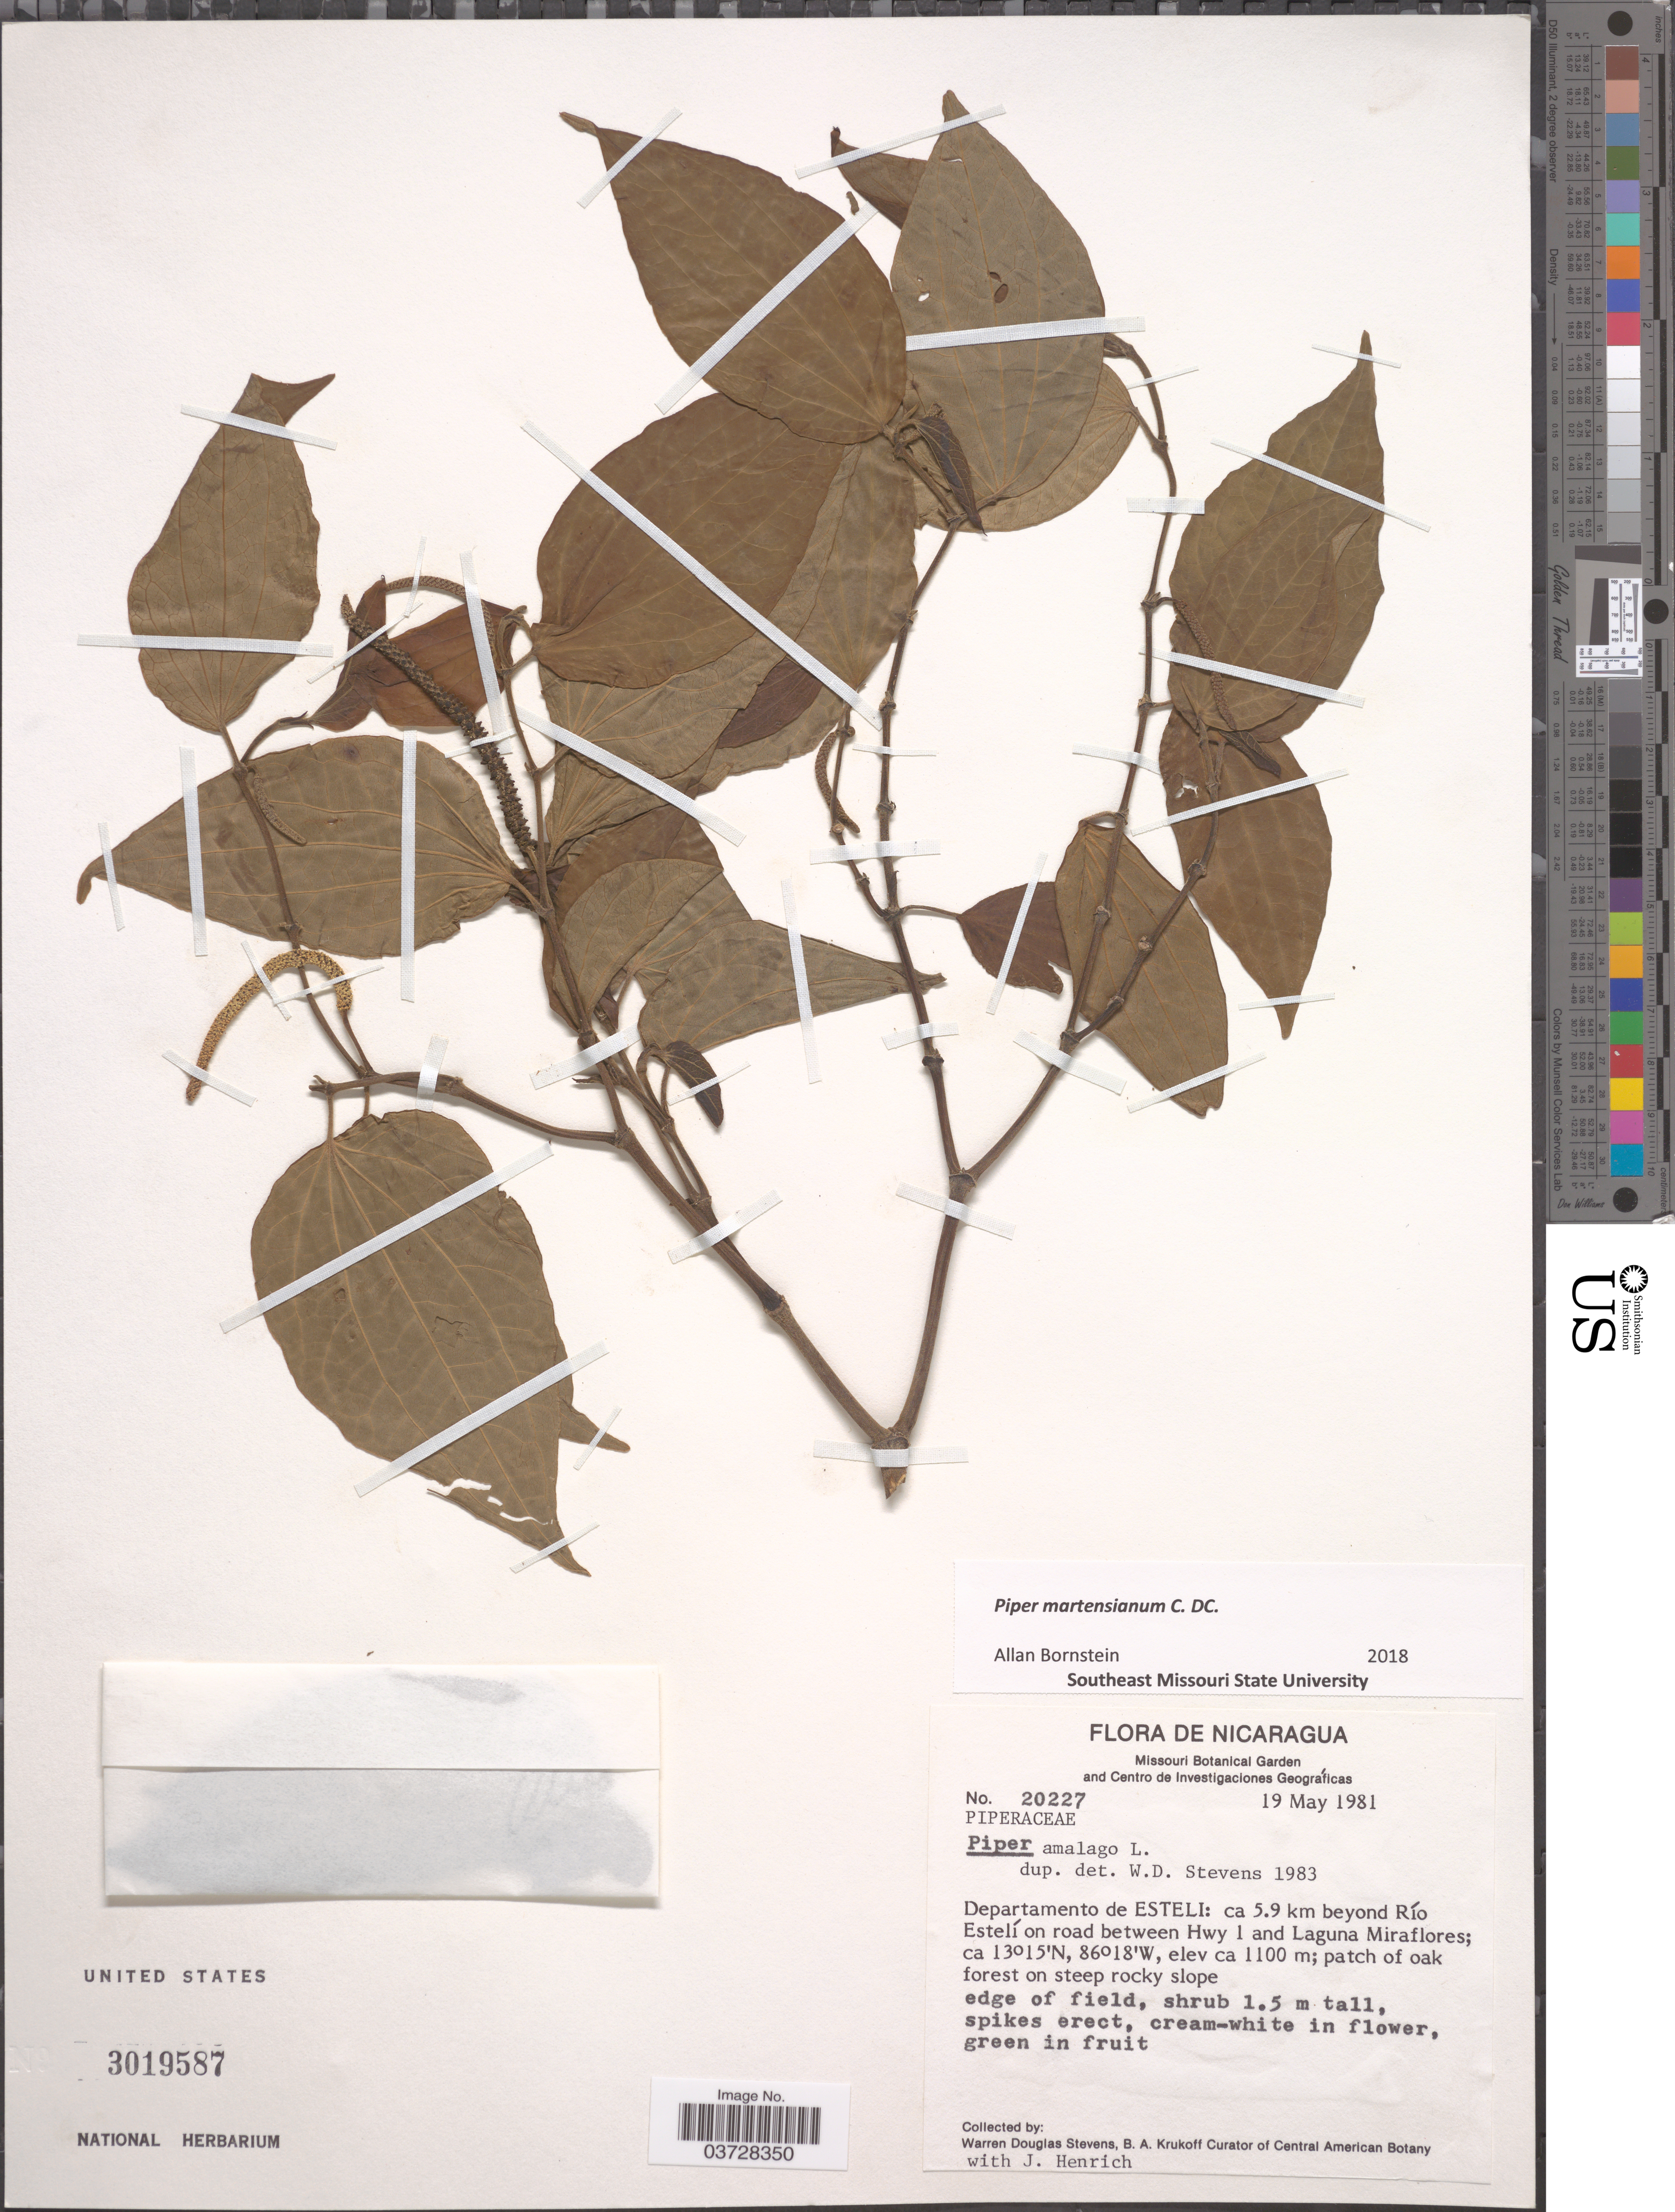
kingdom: Plantae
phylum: Tracheophyta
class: Magnoliopsida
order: Piperales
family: Piperaceae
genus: Piper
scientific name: Piper martensianum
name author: C. DC.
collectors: W. D. Stevens & J. Henrich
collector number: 20227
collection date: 1981-05-19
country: Nicaragua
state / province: Esteli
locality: Departamento de Esteli: ca 5.9 km beyond Río Estelí on road between Hwy 1 and Laguna Miraflores.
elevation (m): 1100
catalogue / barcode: US 3019587